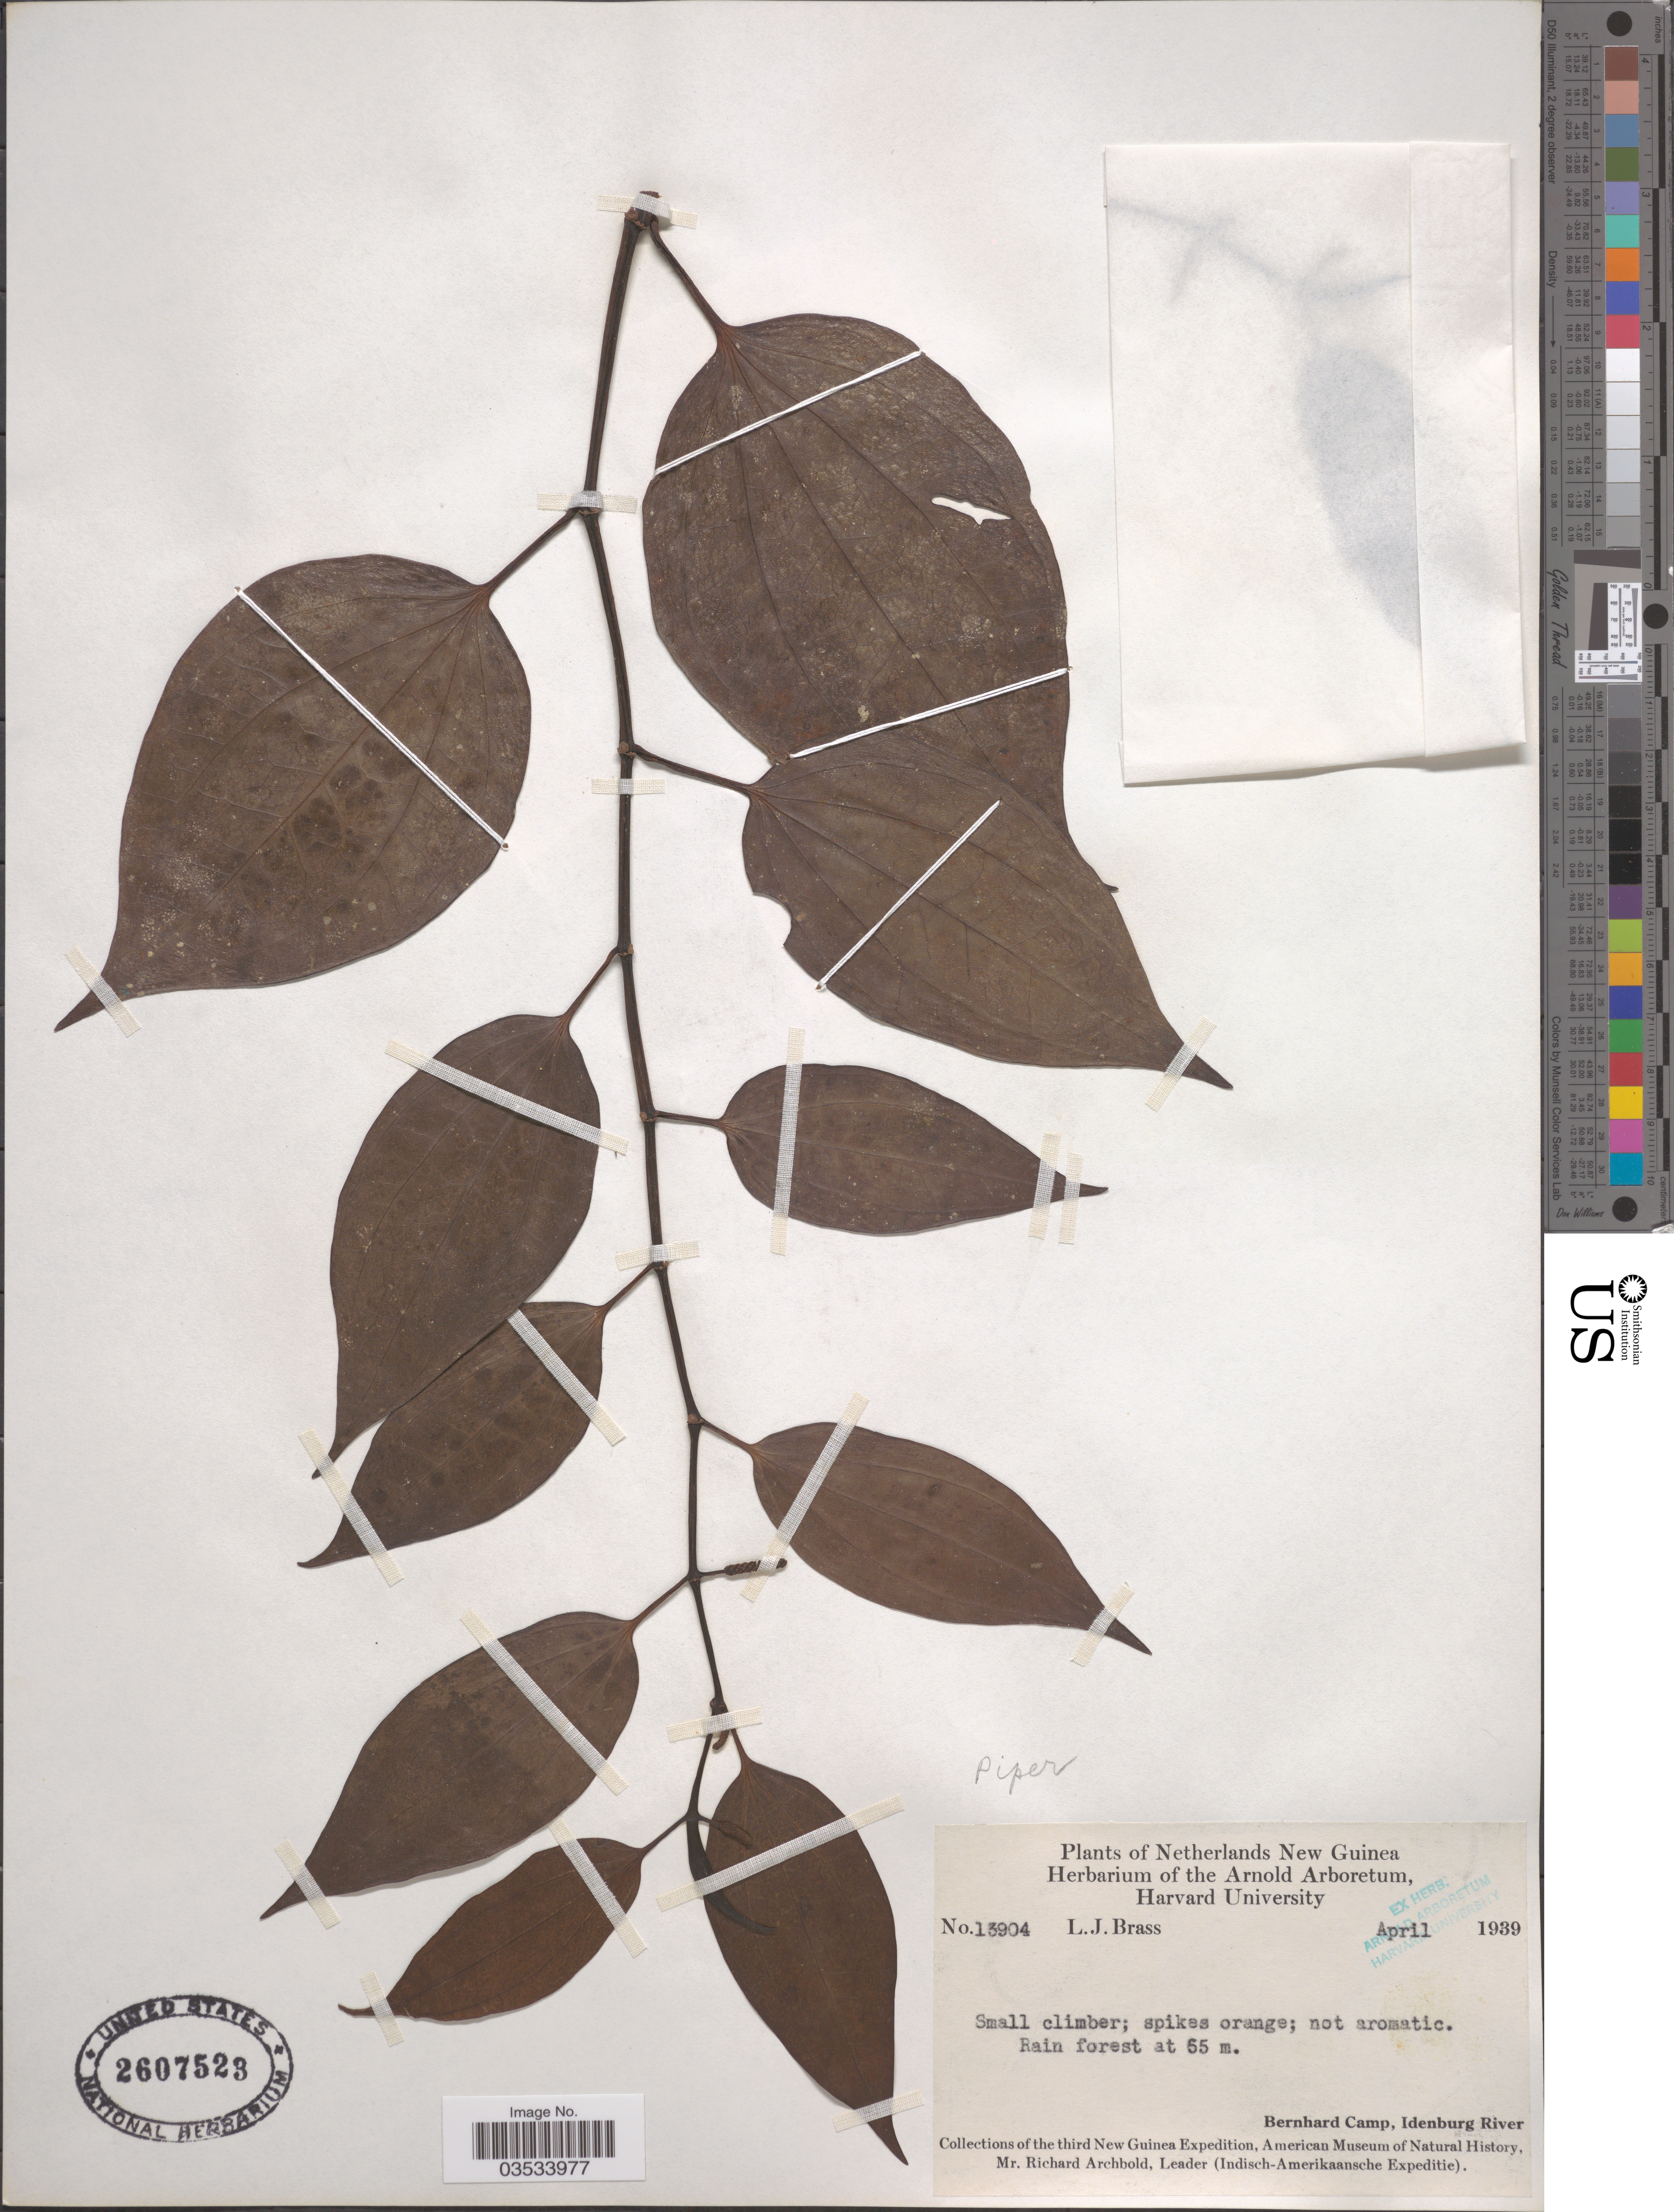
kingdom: Plantae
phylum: Tracheophyta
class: Magnoliopsida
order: Piperales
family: Piperaceae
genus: Piper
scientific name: Piper sp.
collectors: L. J. Brass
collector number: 13904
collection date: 1939-04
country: Indonesia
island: New Guinea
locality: Netherlands New Guinea. Bernhard Camp, Idenburg River. New Guinea.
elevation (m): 55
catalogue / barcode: US 2607523